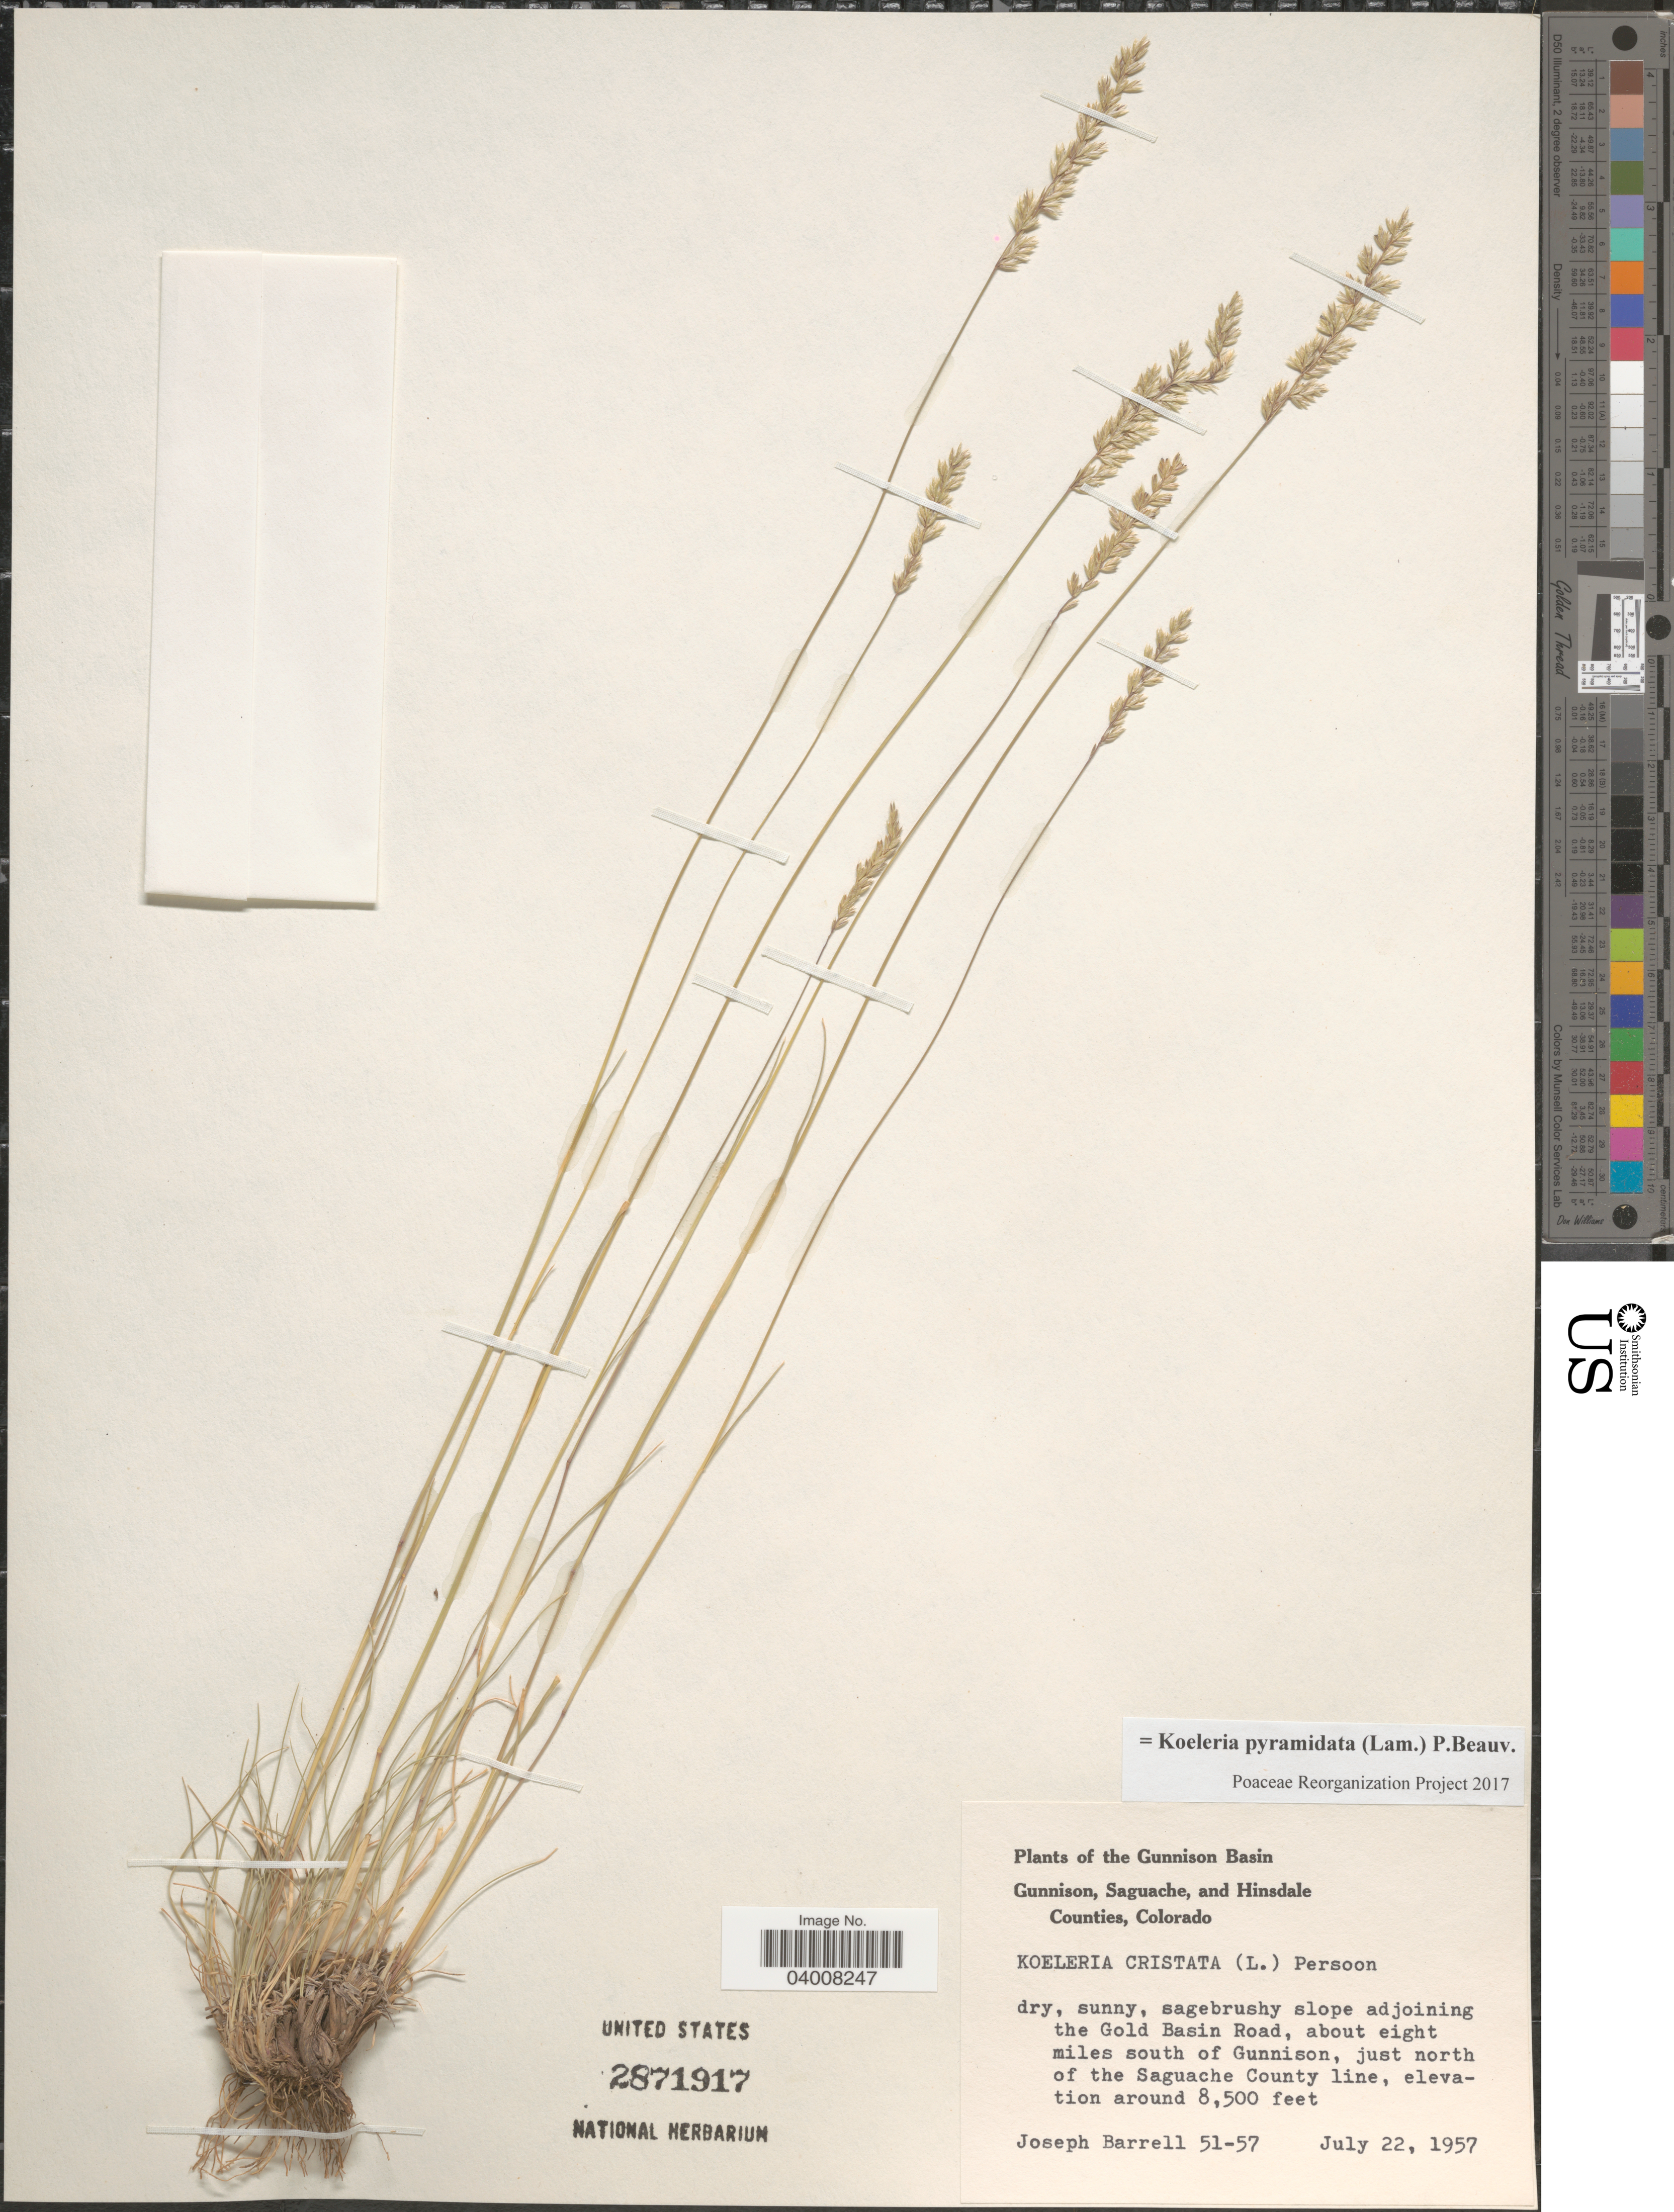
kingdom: Plantae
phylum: Tracheophyta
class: Liliopsida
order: Poales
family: Poaceae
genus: Koeleria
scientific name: Koeleria pyramidata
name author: (Lam.) P. Beauv.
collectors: J. Barrell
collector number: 51-57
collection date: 1957-07-22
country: United States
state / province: Colorado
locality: The Gunnison Basin. The Gold Basin Road, abour eight miles south of Gunnison, just north of the Saguache County line.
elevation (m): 2591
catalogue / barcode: US 2871917